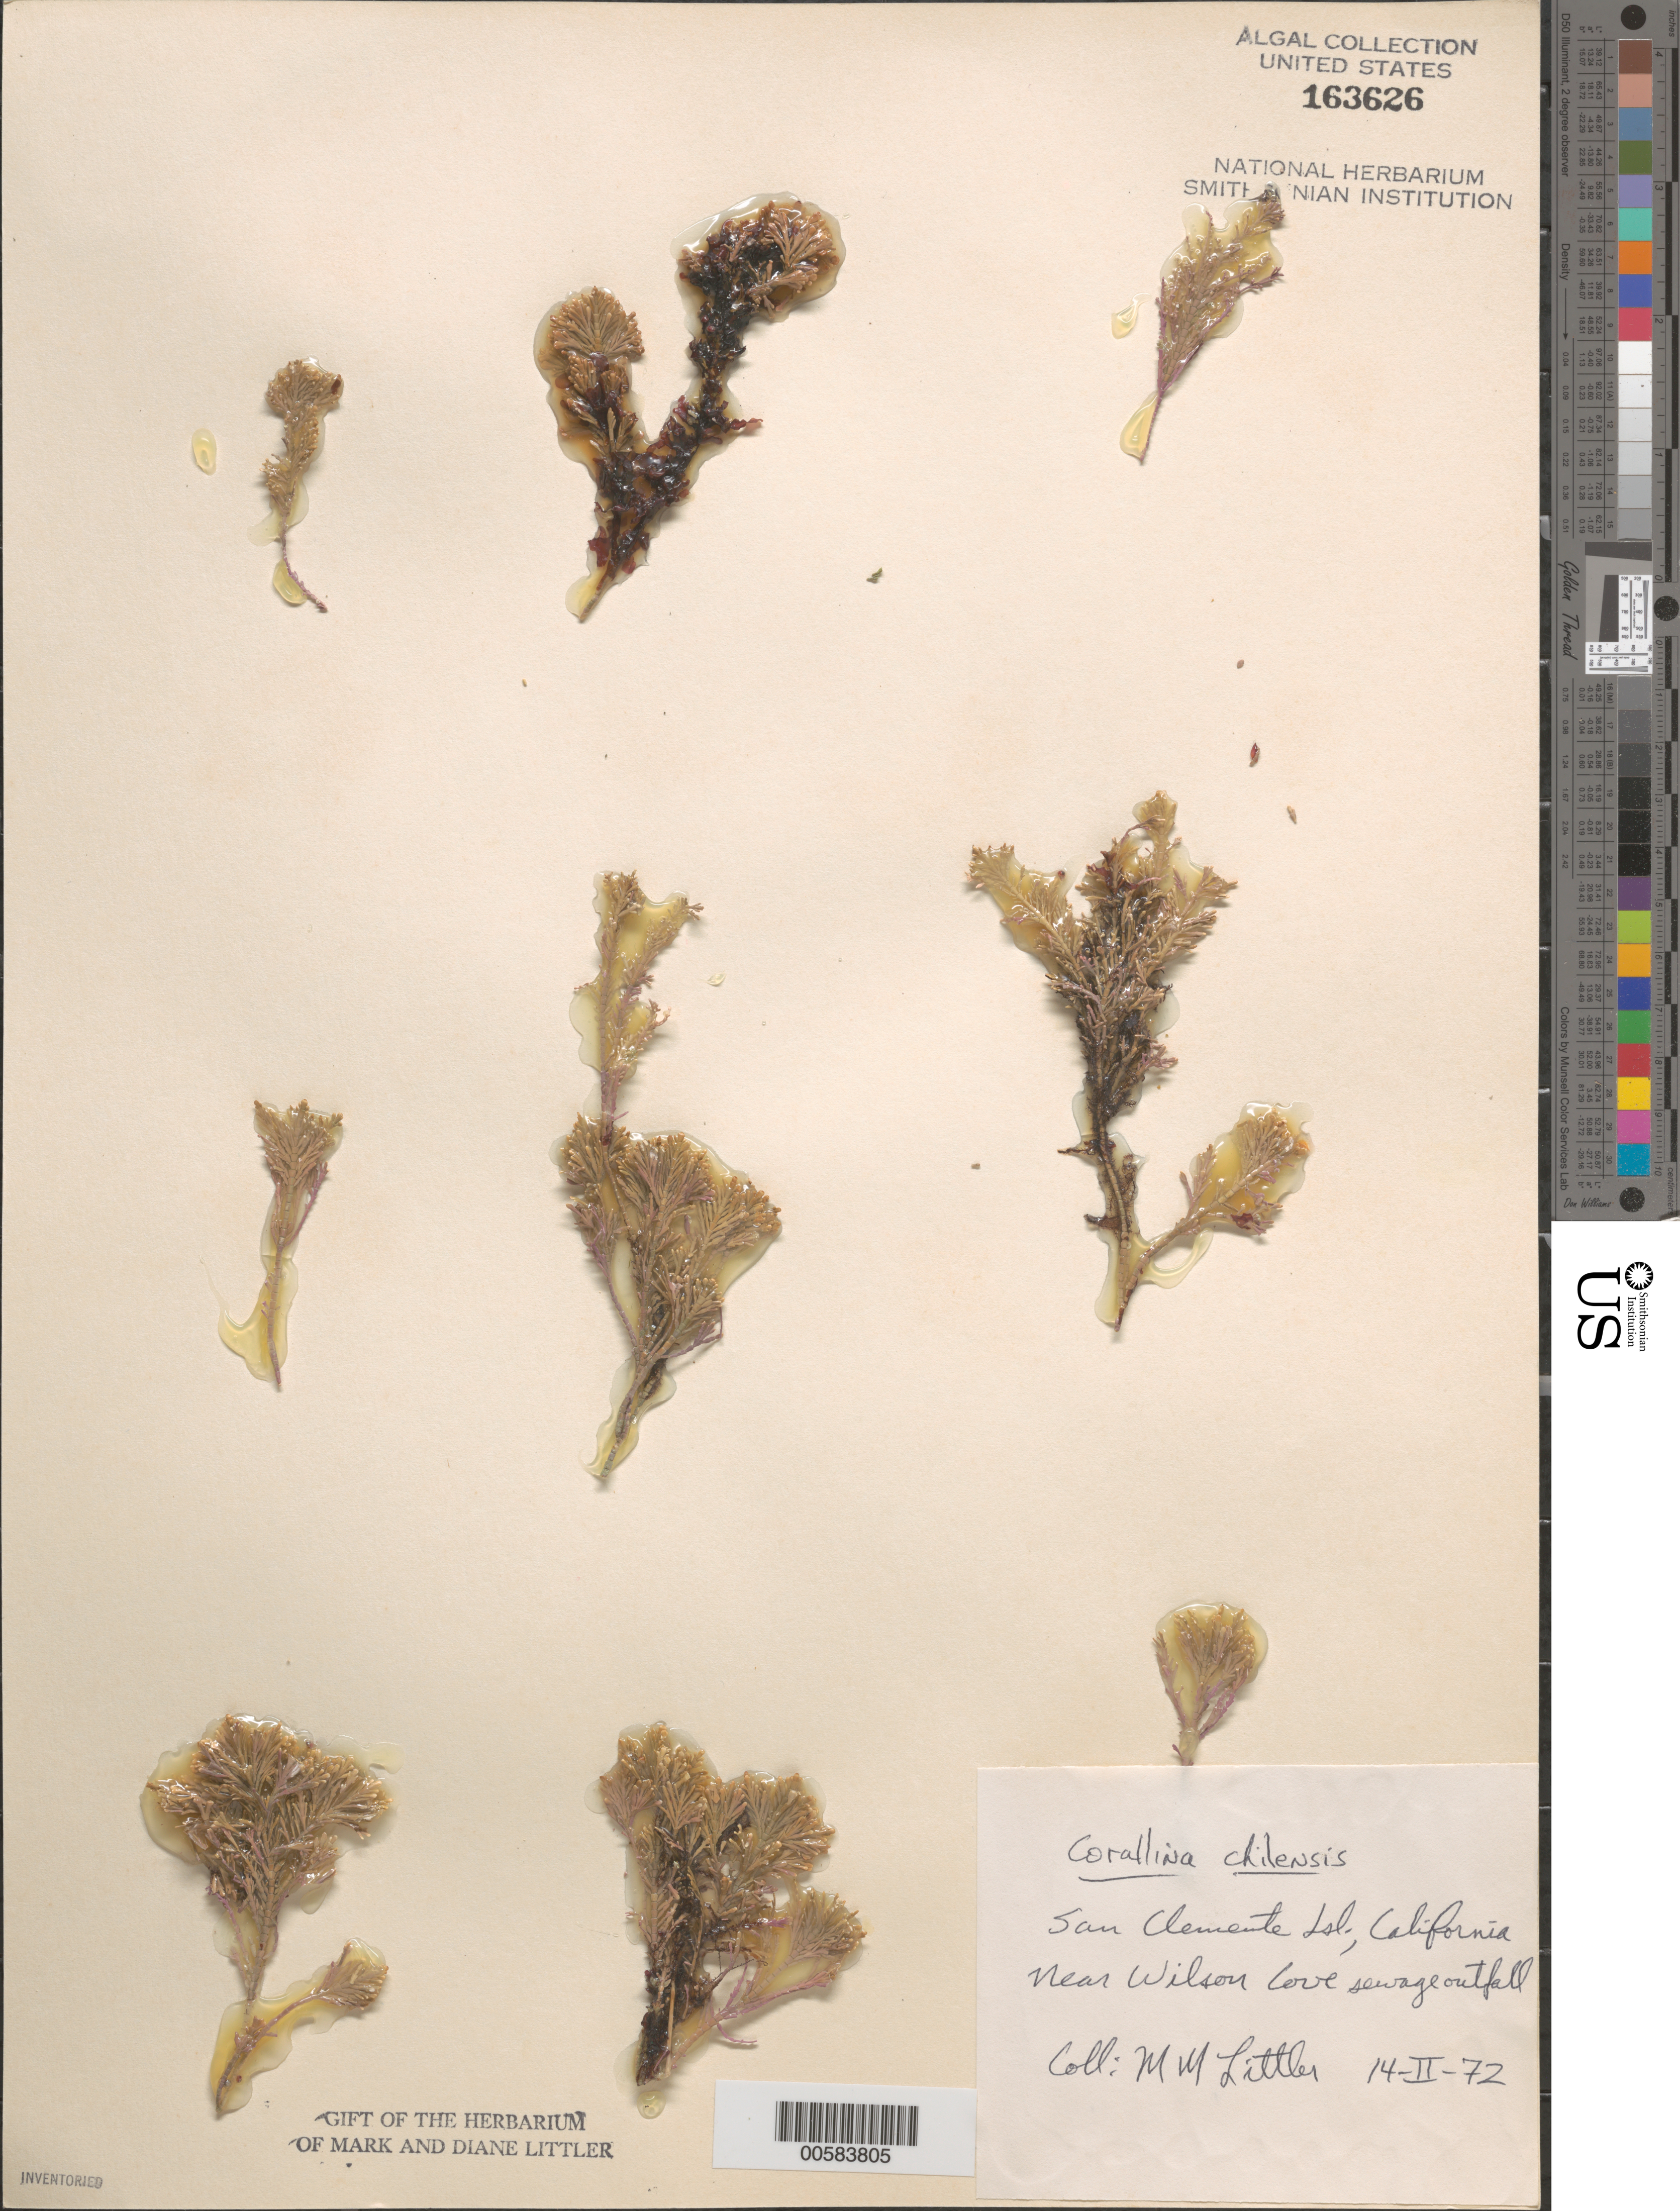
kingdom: Plantae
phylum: Rhodophyta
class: Florideophyceae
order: Corallinales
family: Corallinaceae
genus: Corallina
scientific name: Corallina officinalis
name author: L.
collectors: M. M. Littler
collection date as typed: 14 Feb 1972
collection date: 1972-02-14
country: United States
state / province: California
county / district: Los Angeles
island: San Clemente Island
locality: Near Wilson Cove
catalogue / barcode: US 163626